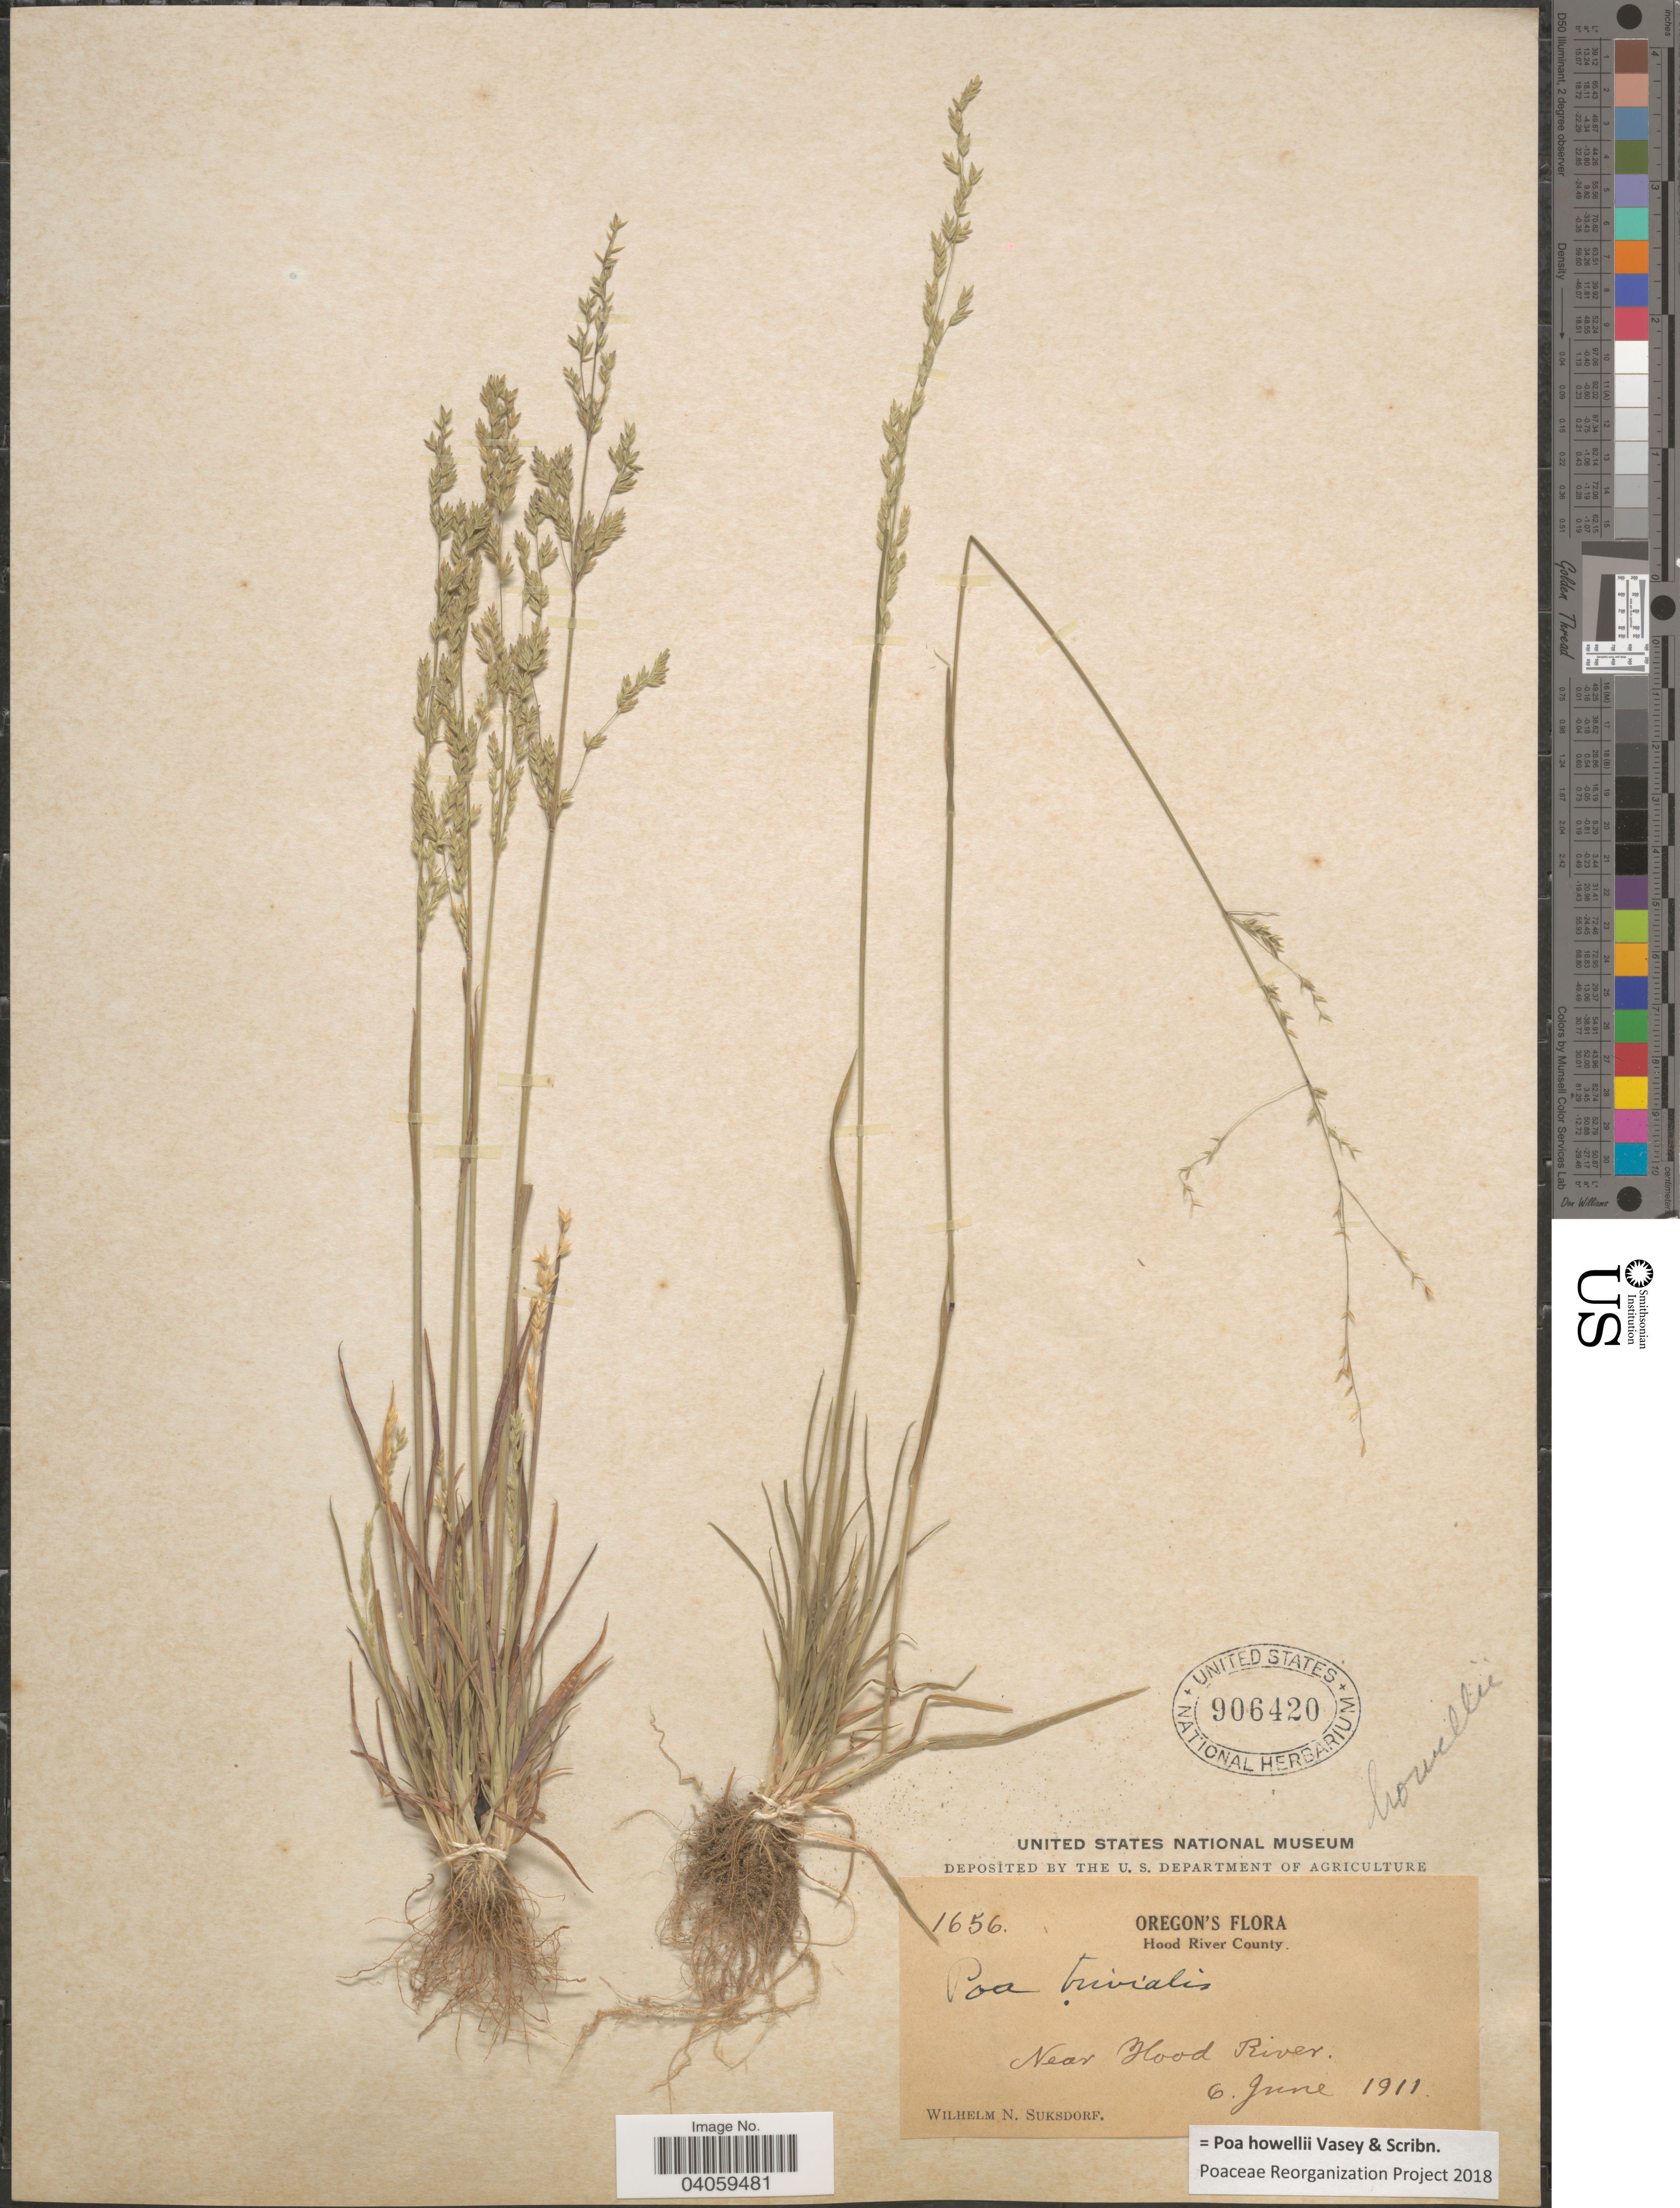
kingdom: Plantae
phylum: Tracheophyta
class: Liliopsida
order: Poales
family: Poaceae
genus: Poa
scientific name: Poa howellii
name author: Vasey & Scribn.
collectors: W. N. Suksdorf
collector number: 1656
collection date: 1911-06-06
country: United States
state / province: Oregon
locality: Hood River County. Near Blood River.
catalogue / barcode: US 906420